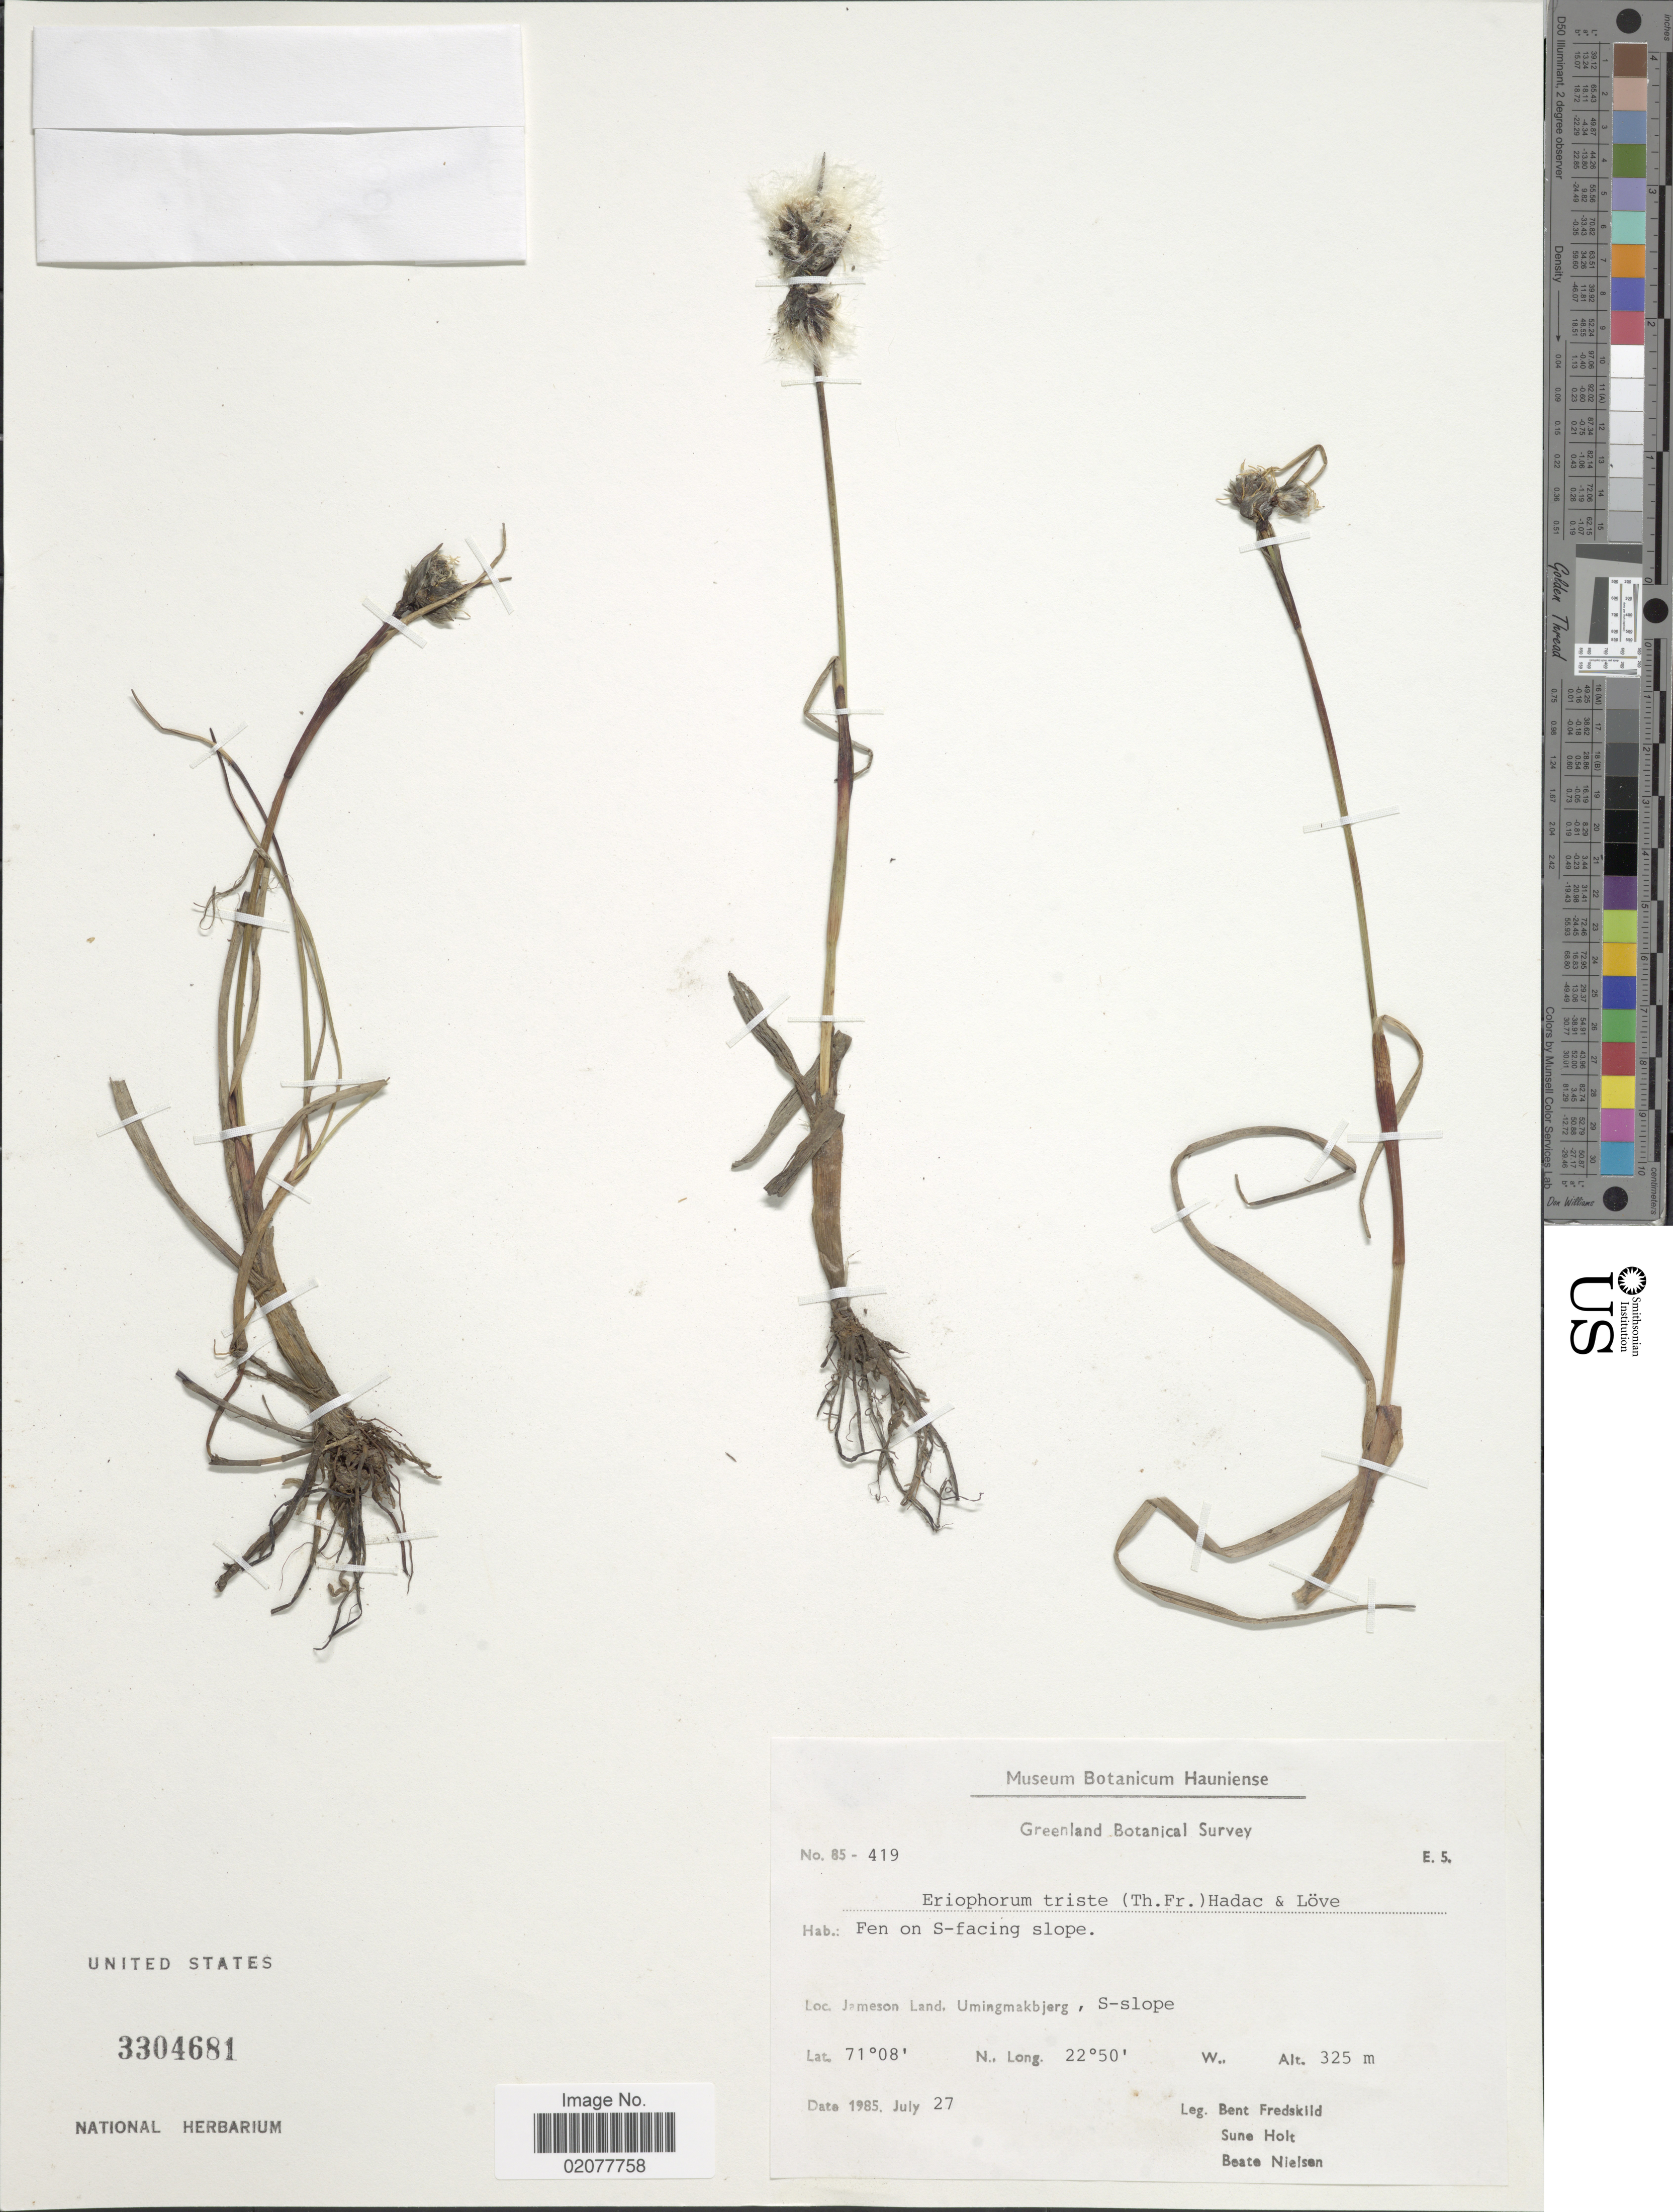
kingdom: Plantae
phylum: Tracheophyta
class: Liliopsida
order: Poales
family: Cyperaceae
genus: Eriophorum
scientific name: Eriophorum angustifolium subsp. triste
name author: (T.C.E. Fr.) Hultén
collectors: B. Fredskild, S. Holt & B. Nielsen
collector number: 85-419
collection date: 1985-07-27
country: Greenland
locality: Fen on S-facing slope. Jameson Land. Umingmakbjerg, S-slope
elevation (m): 325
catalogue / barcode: US 3304681